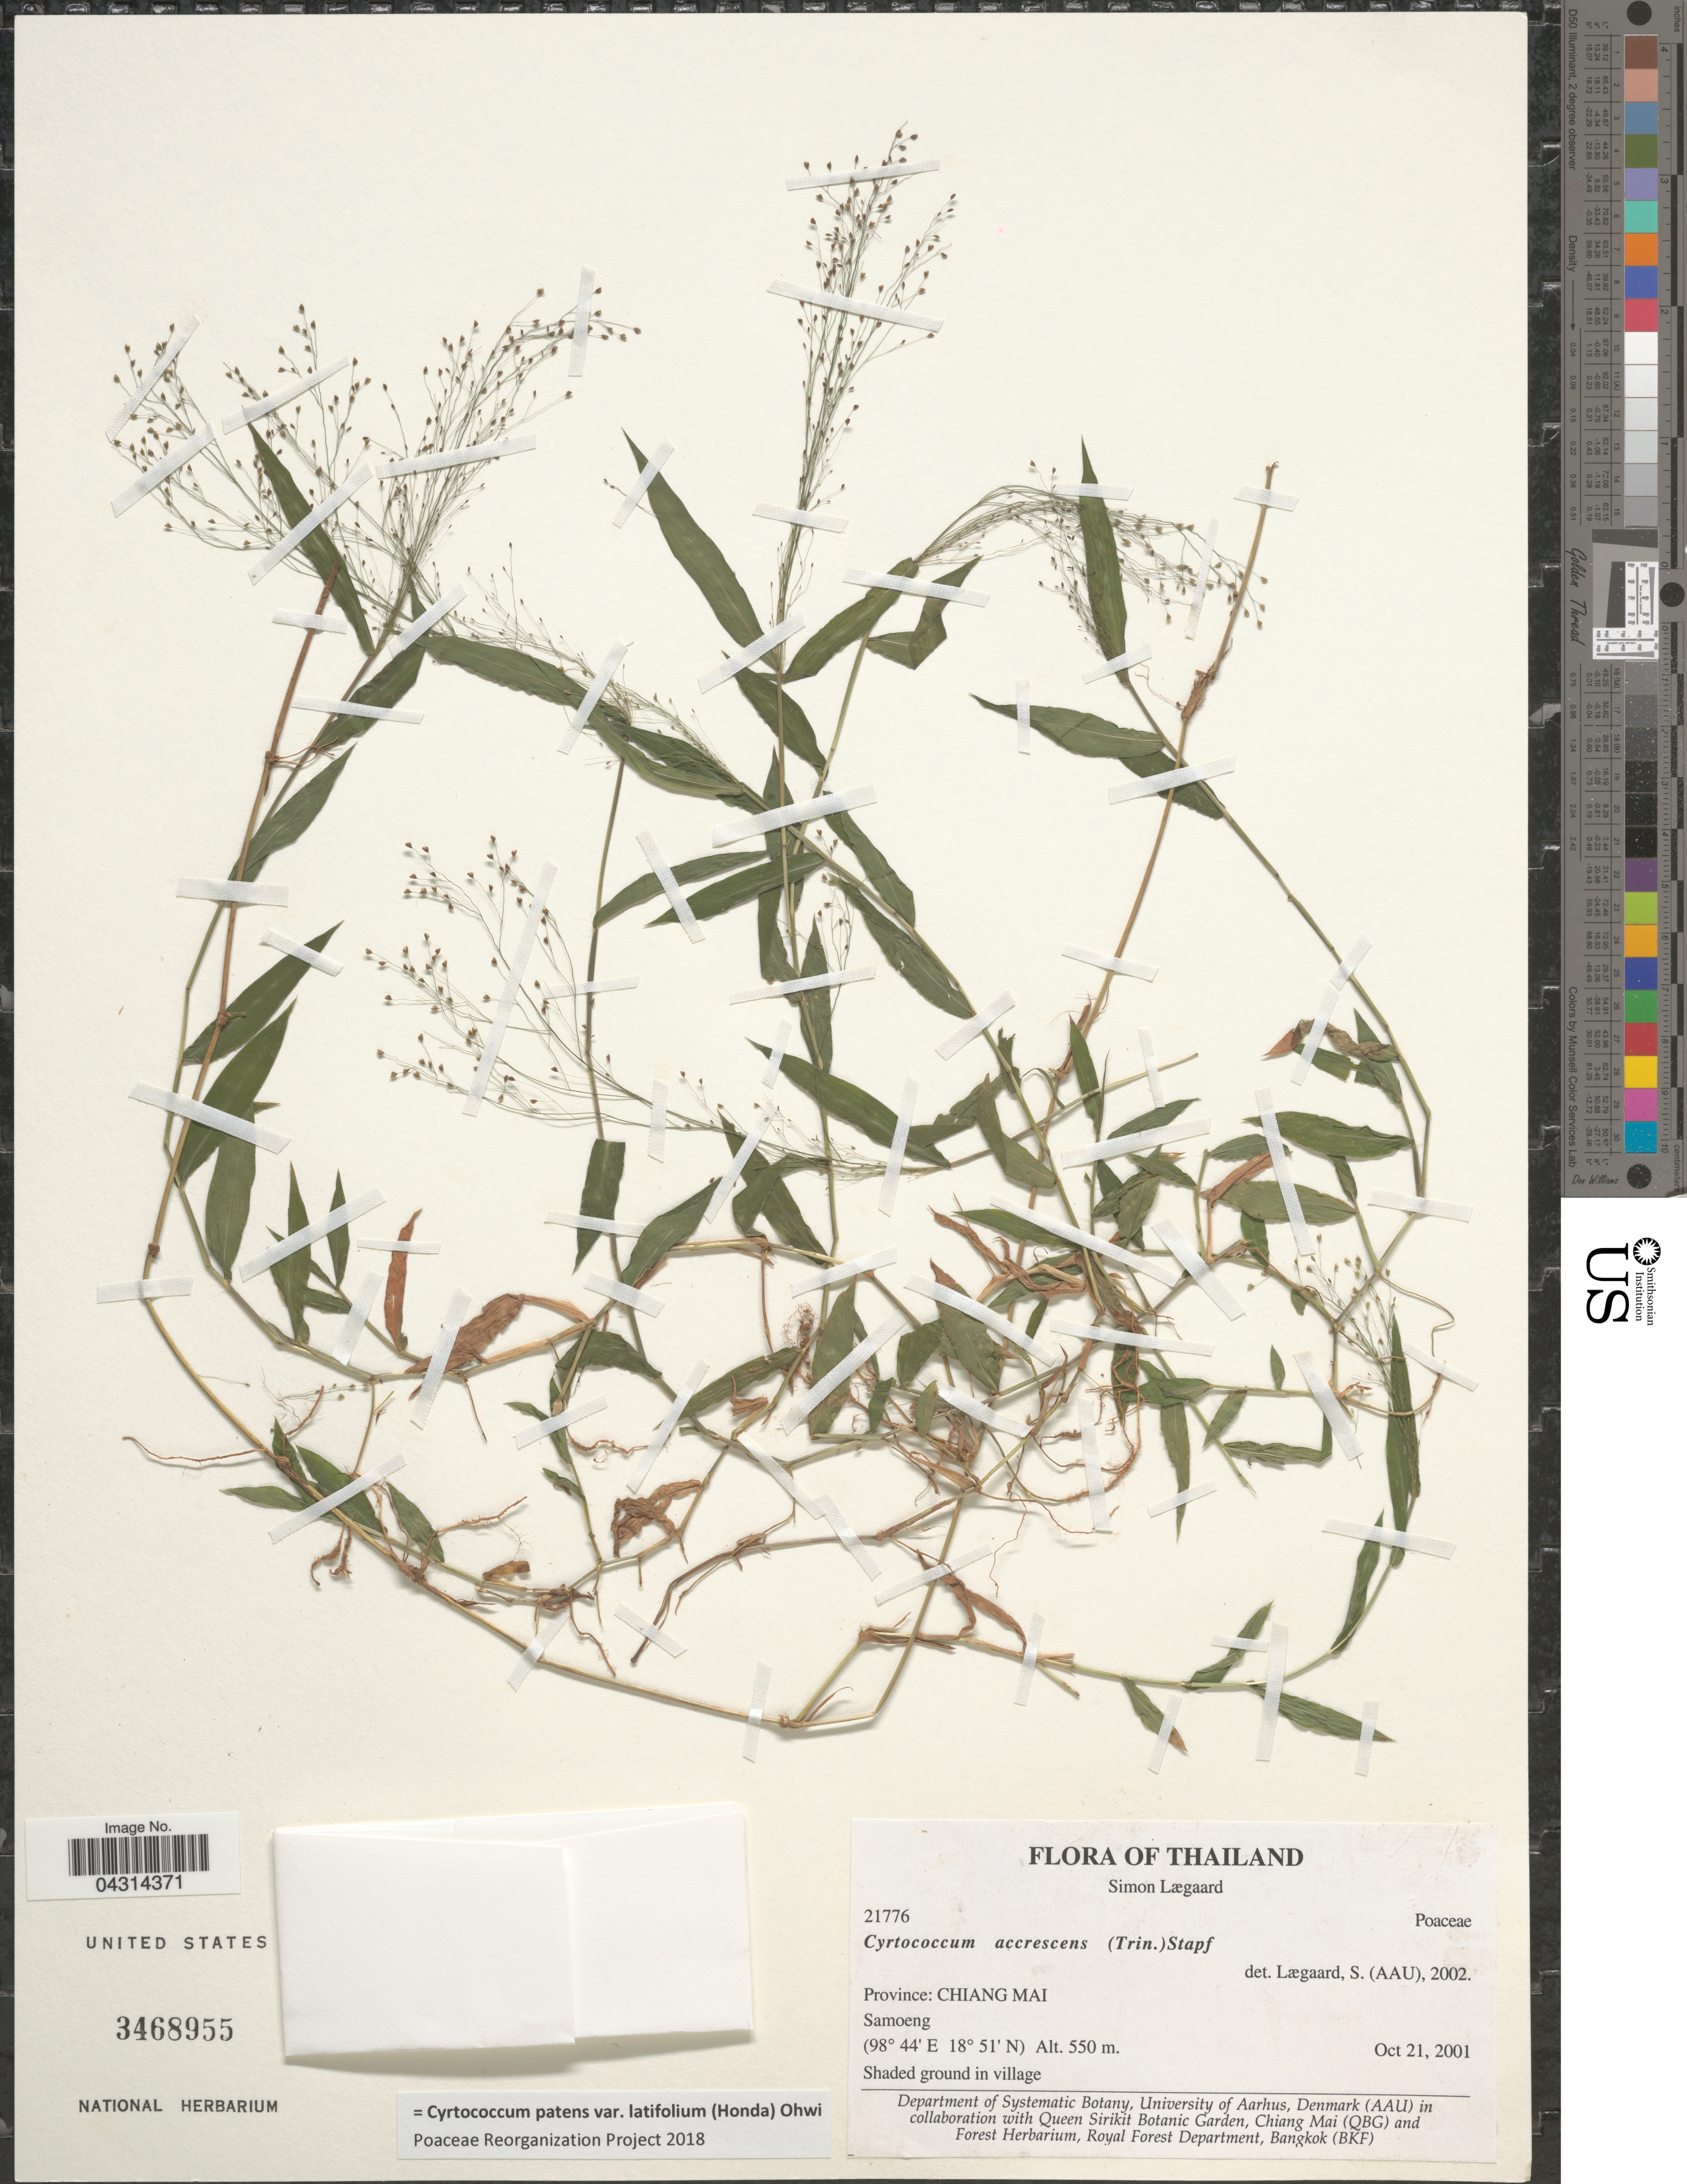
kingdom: Plantae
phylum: Tracheophyta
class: Liliopsida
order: Poales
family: Poaceae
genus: Cyrtococcum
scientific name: Cyrtococcum patens var. latifolium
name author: (Honda) Ohwi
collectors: S. Lægaard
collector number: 21776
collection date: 2001-10-21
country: Thailand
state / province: Chiang Mai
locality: Samoeng.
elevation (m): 550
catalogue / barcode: US 3468955